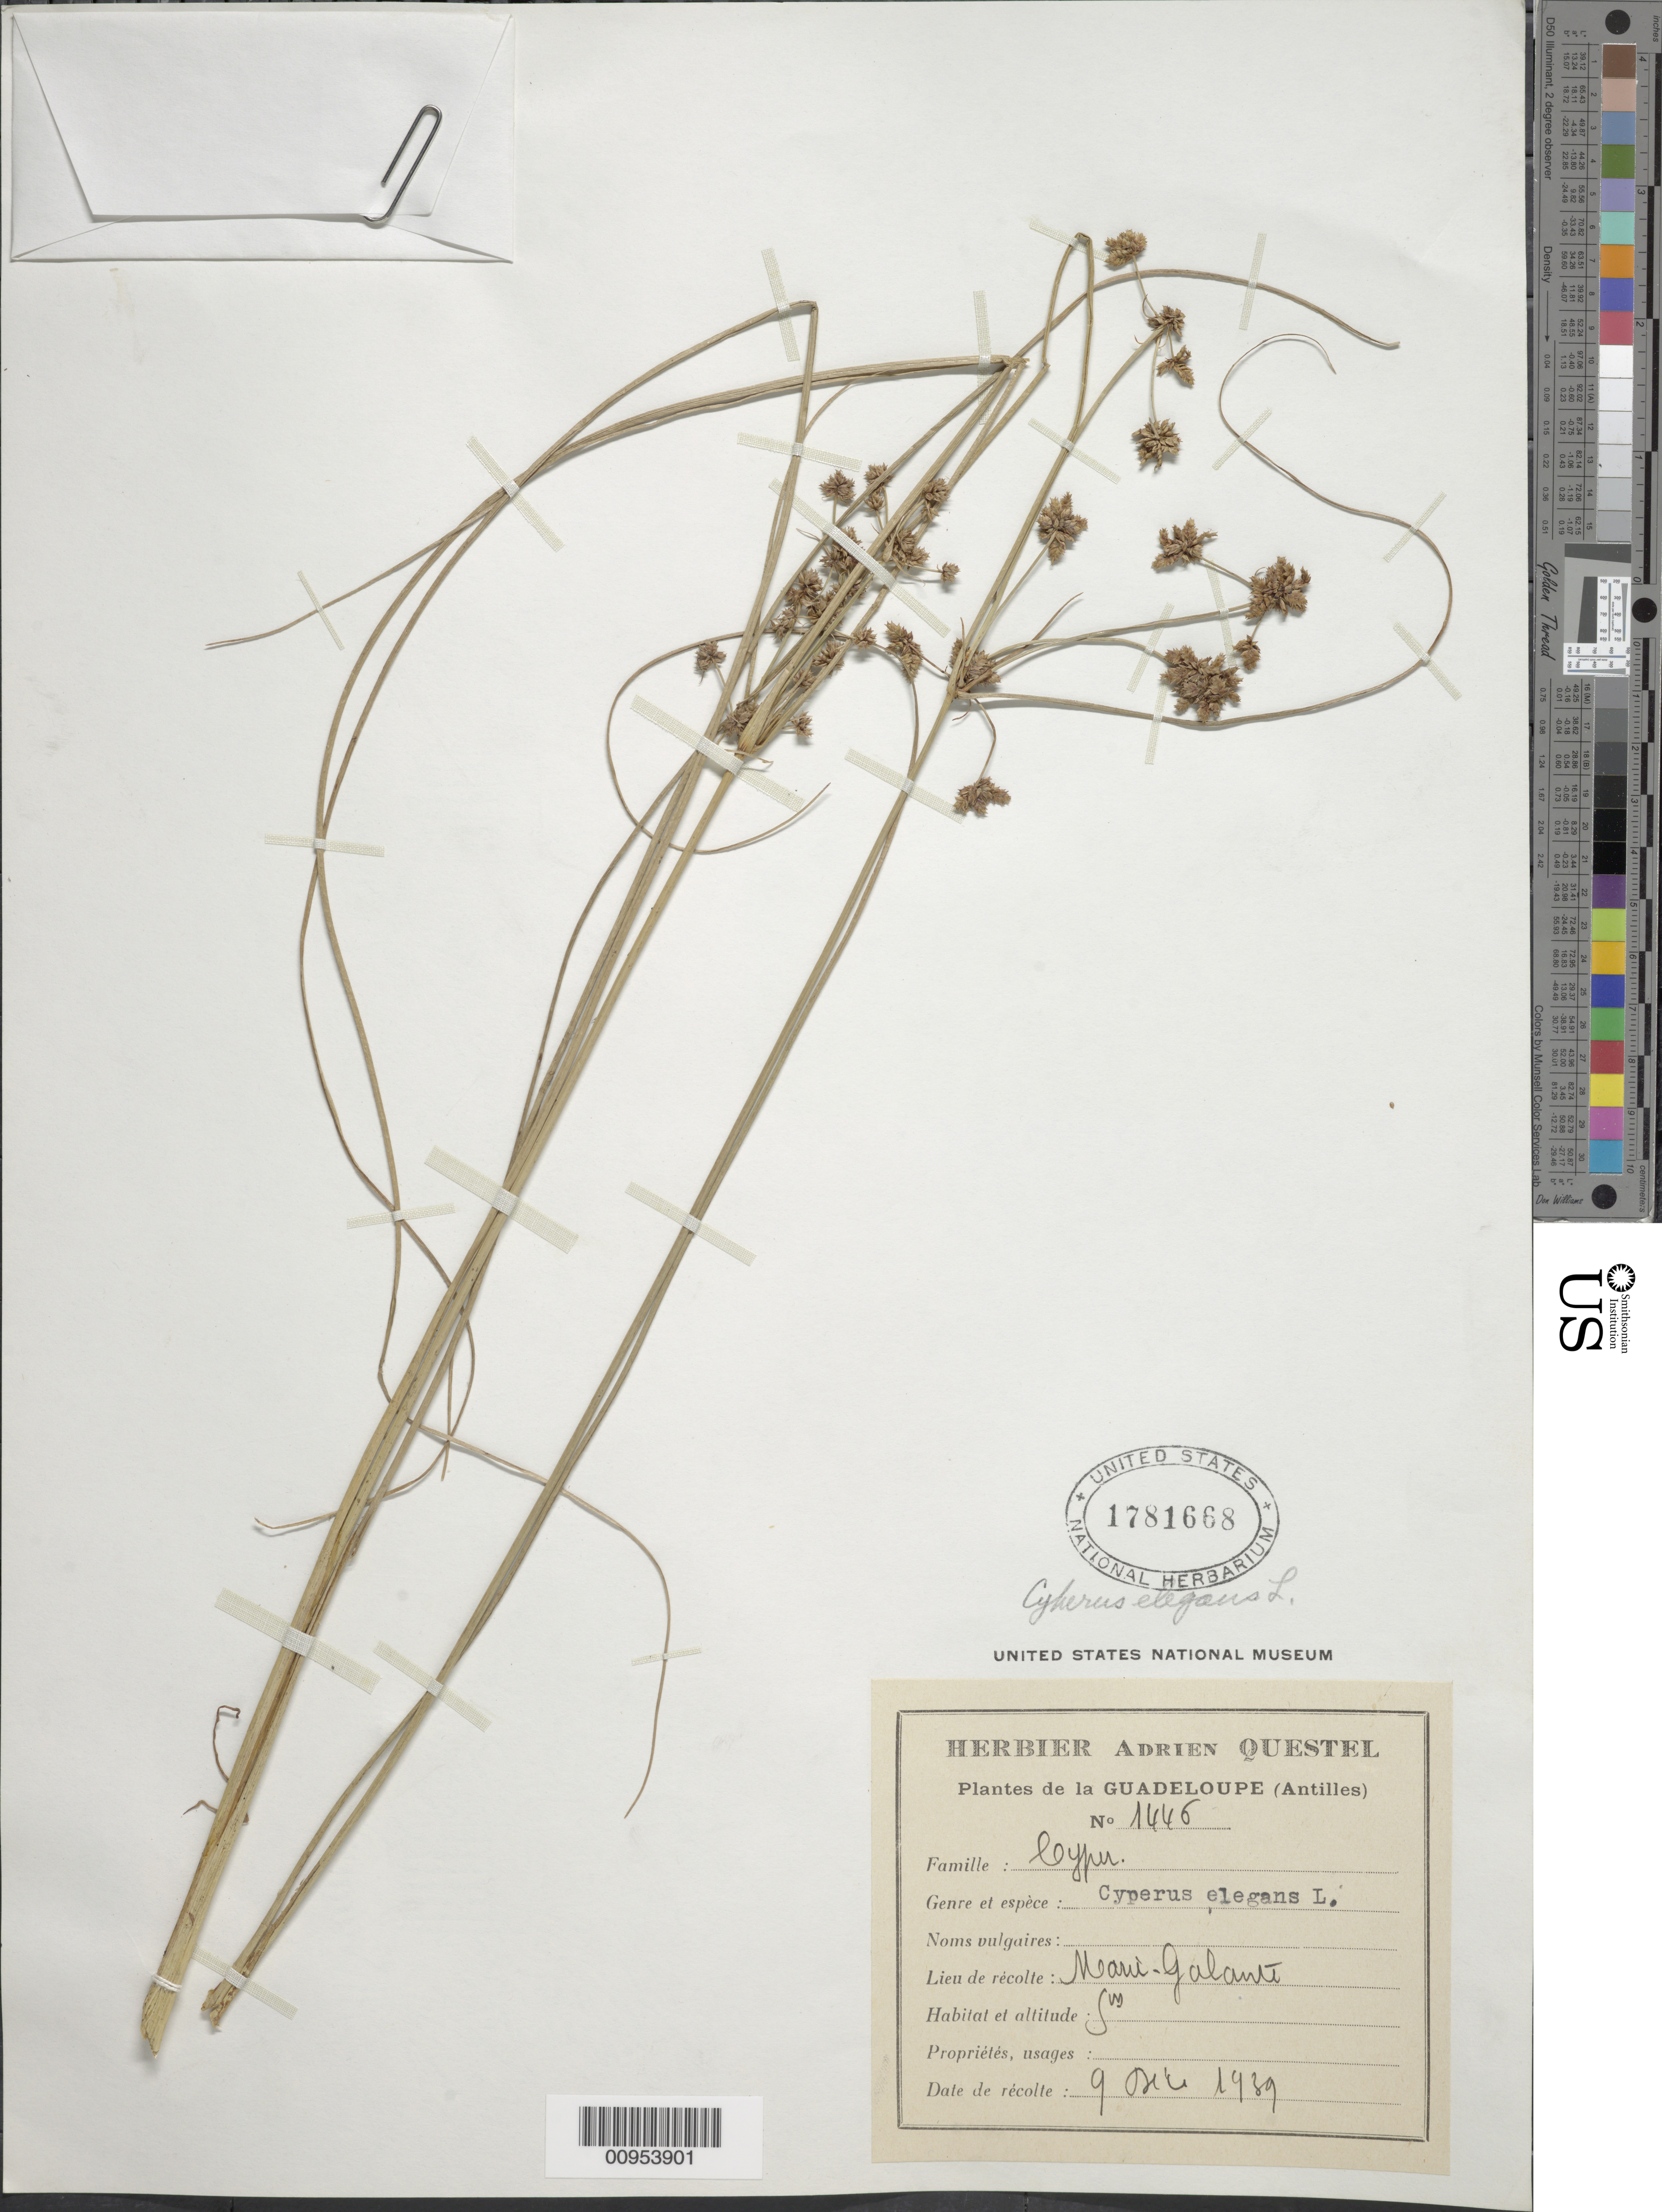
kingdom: Plantae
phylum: Tracheophyta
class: Liliopsida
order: Poales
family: Cyperaceae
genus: Cyperus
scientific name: Cyperus elegans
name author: L.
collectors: A. Questel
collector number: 1446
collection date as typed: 09 Dec 1939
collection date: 1939-12-09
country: Guadeloupe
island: Marie Galante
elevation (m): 5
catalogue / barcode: US 1781668